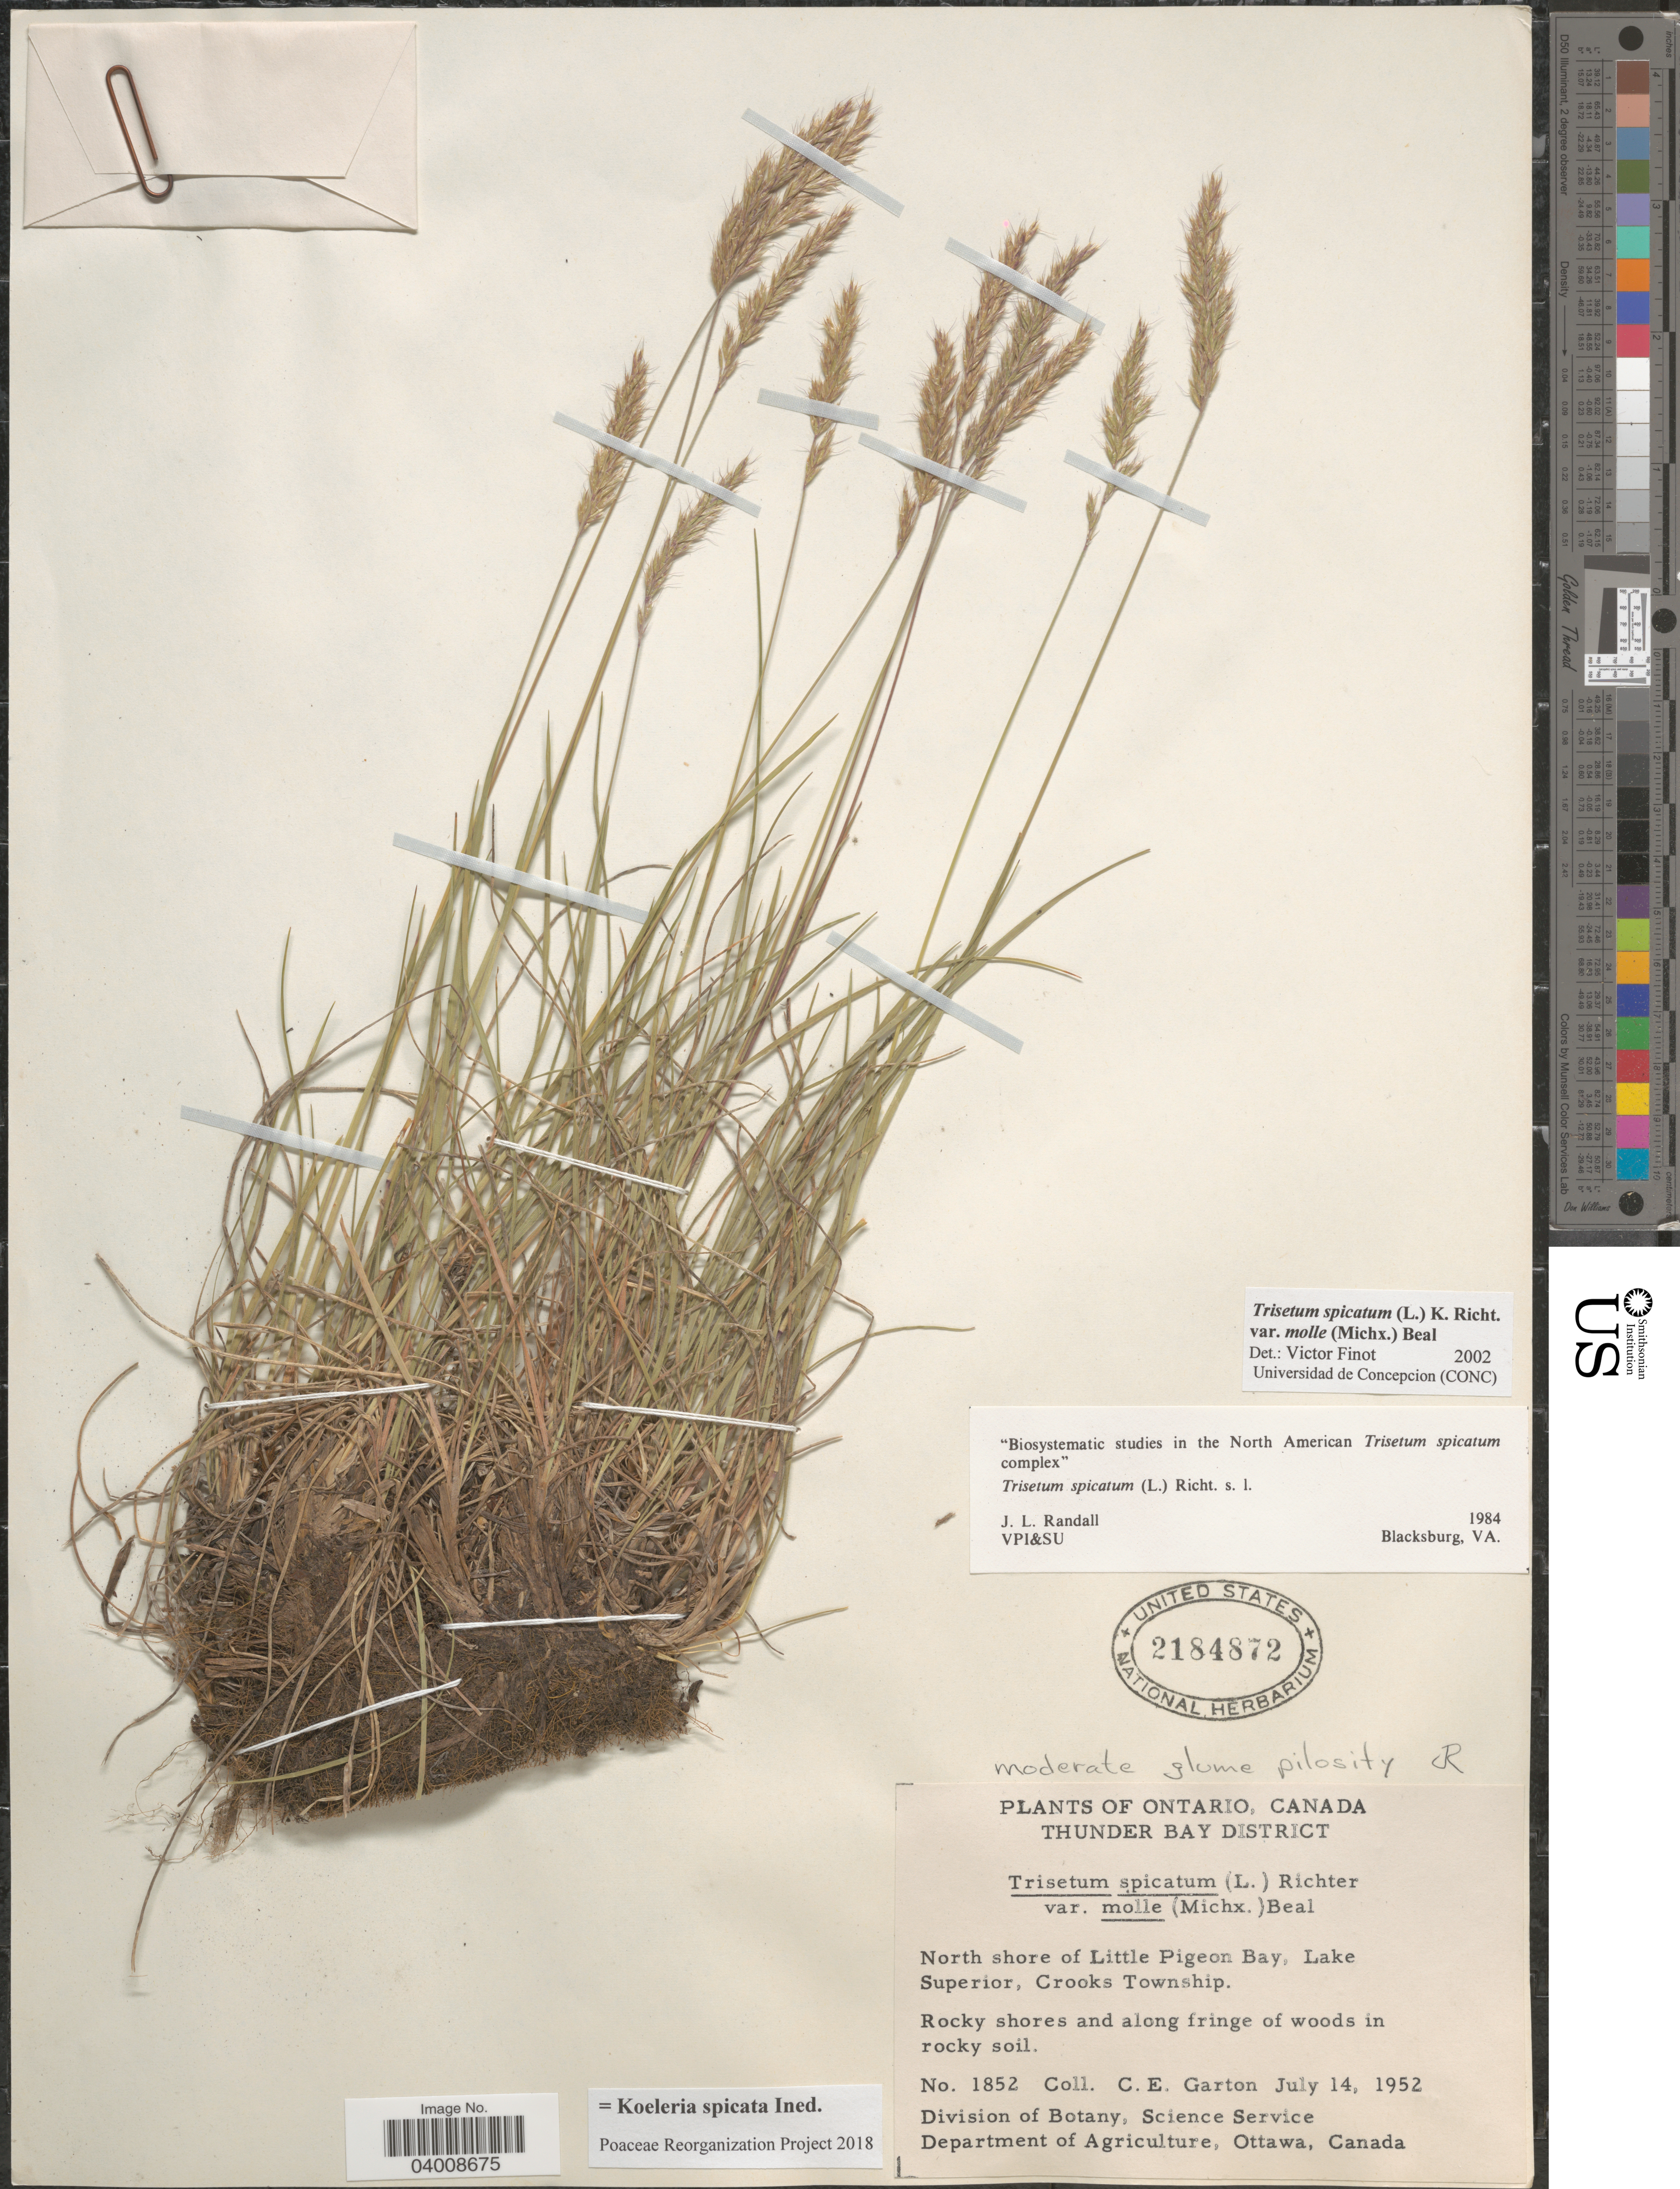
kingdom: Plantae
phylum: Tracheophyta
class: Liliopsida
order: Poales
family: Poaceae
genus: Koeleria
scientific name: Koeleria spicata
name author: (L.) Barberá et al.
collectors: C. E. Garton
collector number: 1852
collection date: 1952-07-14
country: Canada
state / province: Ontario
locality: Thunder Bay District. North shore of Little Pigeon Bay, Lake Superior, Crooks Township.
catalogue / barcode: US 2184872